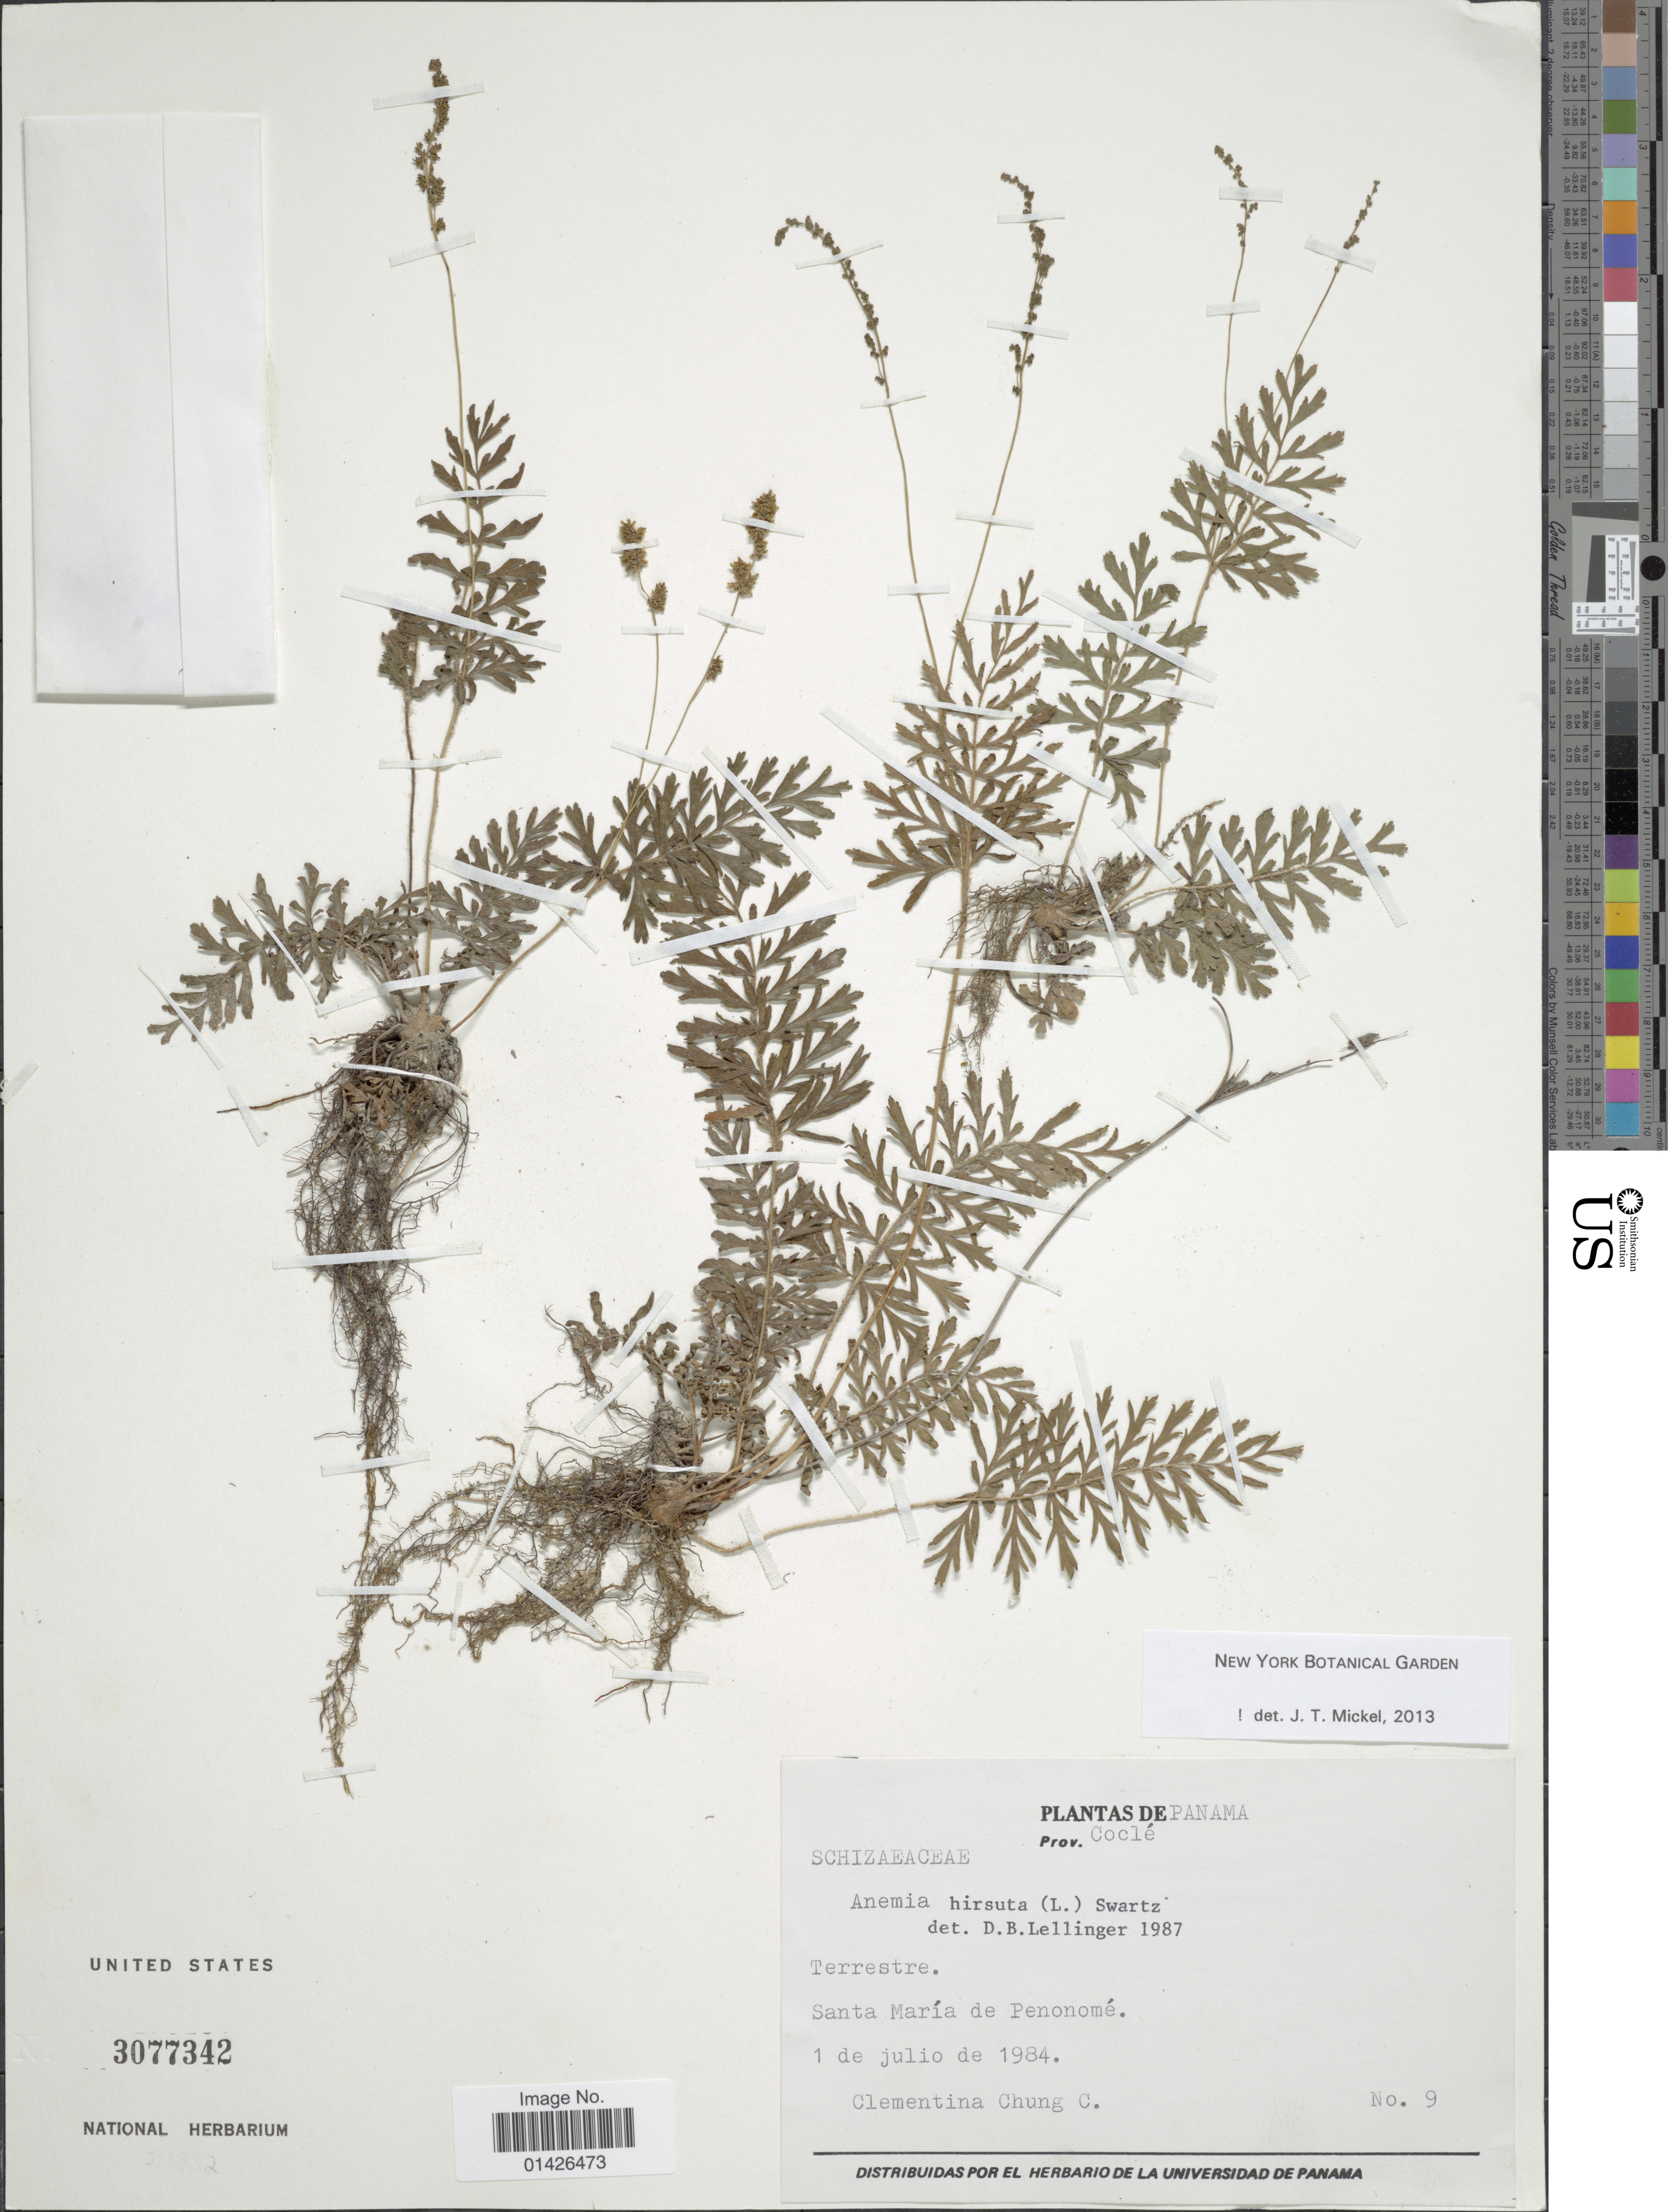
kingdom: Plantae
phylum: Tracheophyta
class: Polypodiopsida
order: Schizaeales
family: Anemiaceae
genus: Anemia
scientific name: Anemia hirsuta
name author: (L.) Sw.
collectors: C. Chung C.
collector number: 9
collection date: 1984-07-01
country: Panama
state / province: Coclé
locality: Santa María de Penonomé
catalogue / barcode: US 3077342